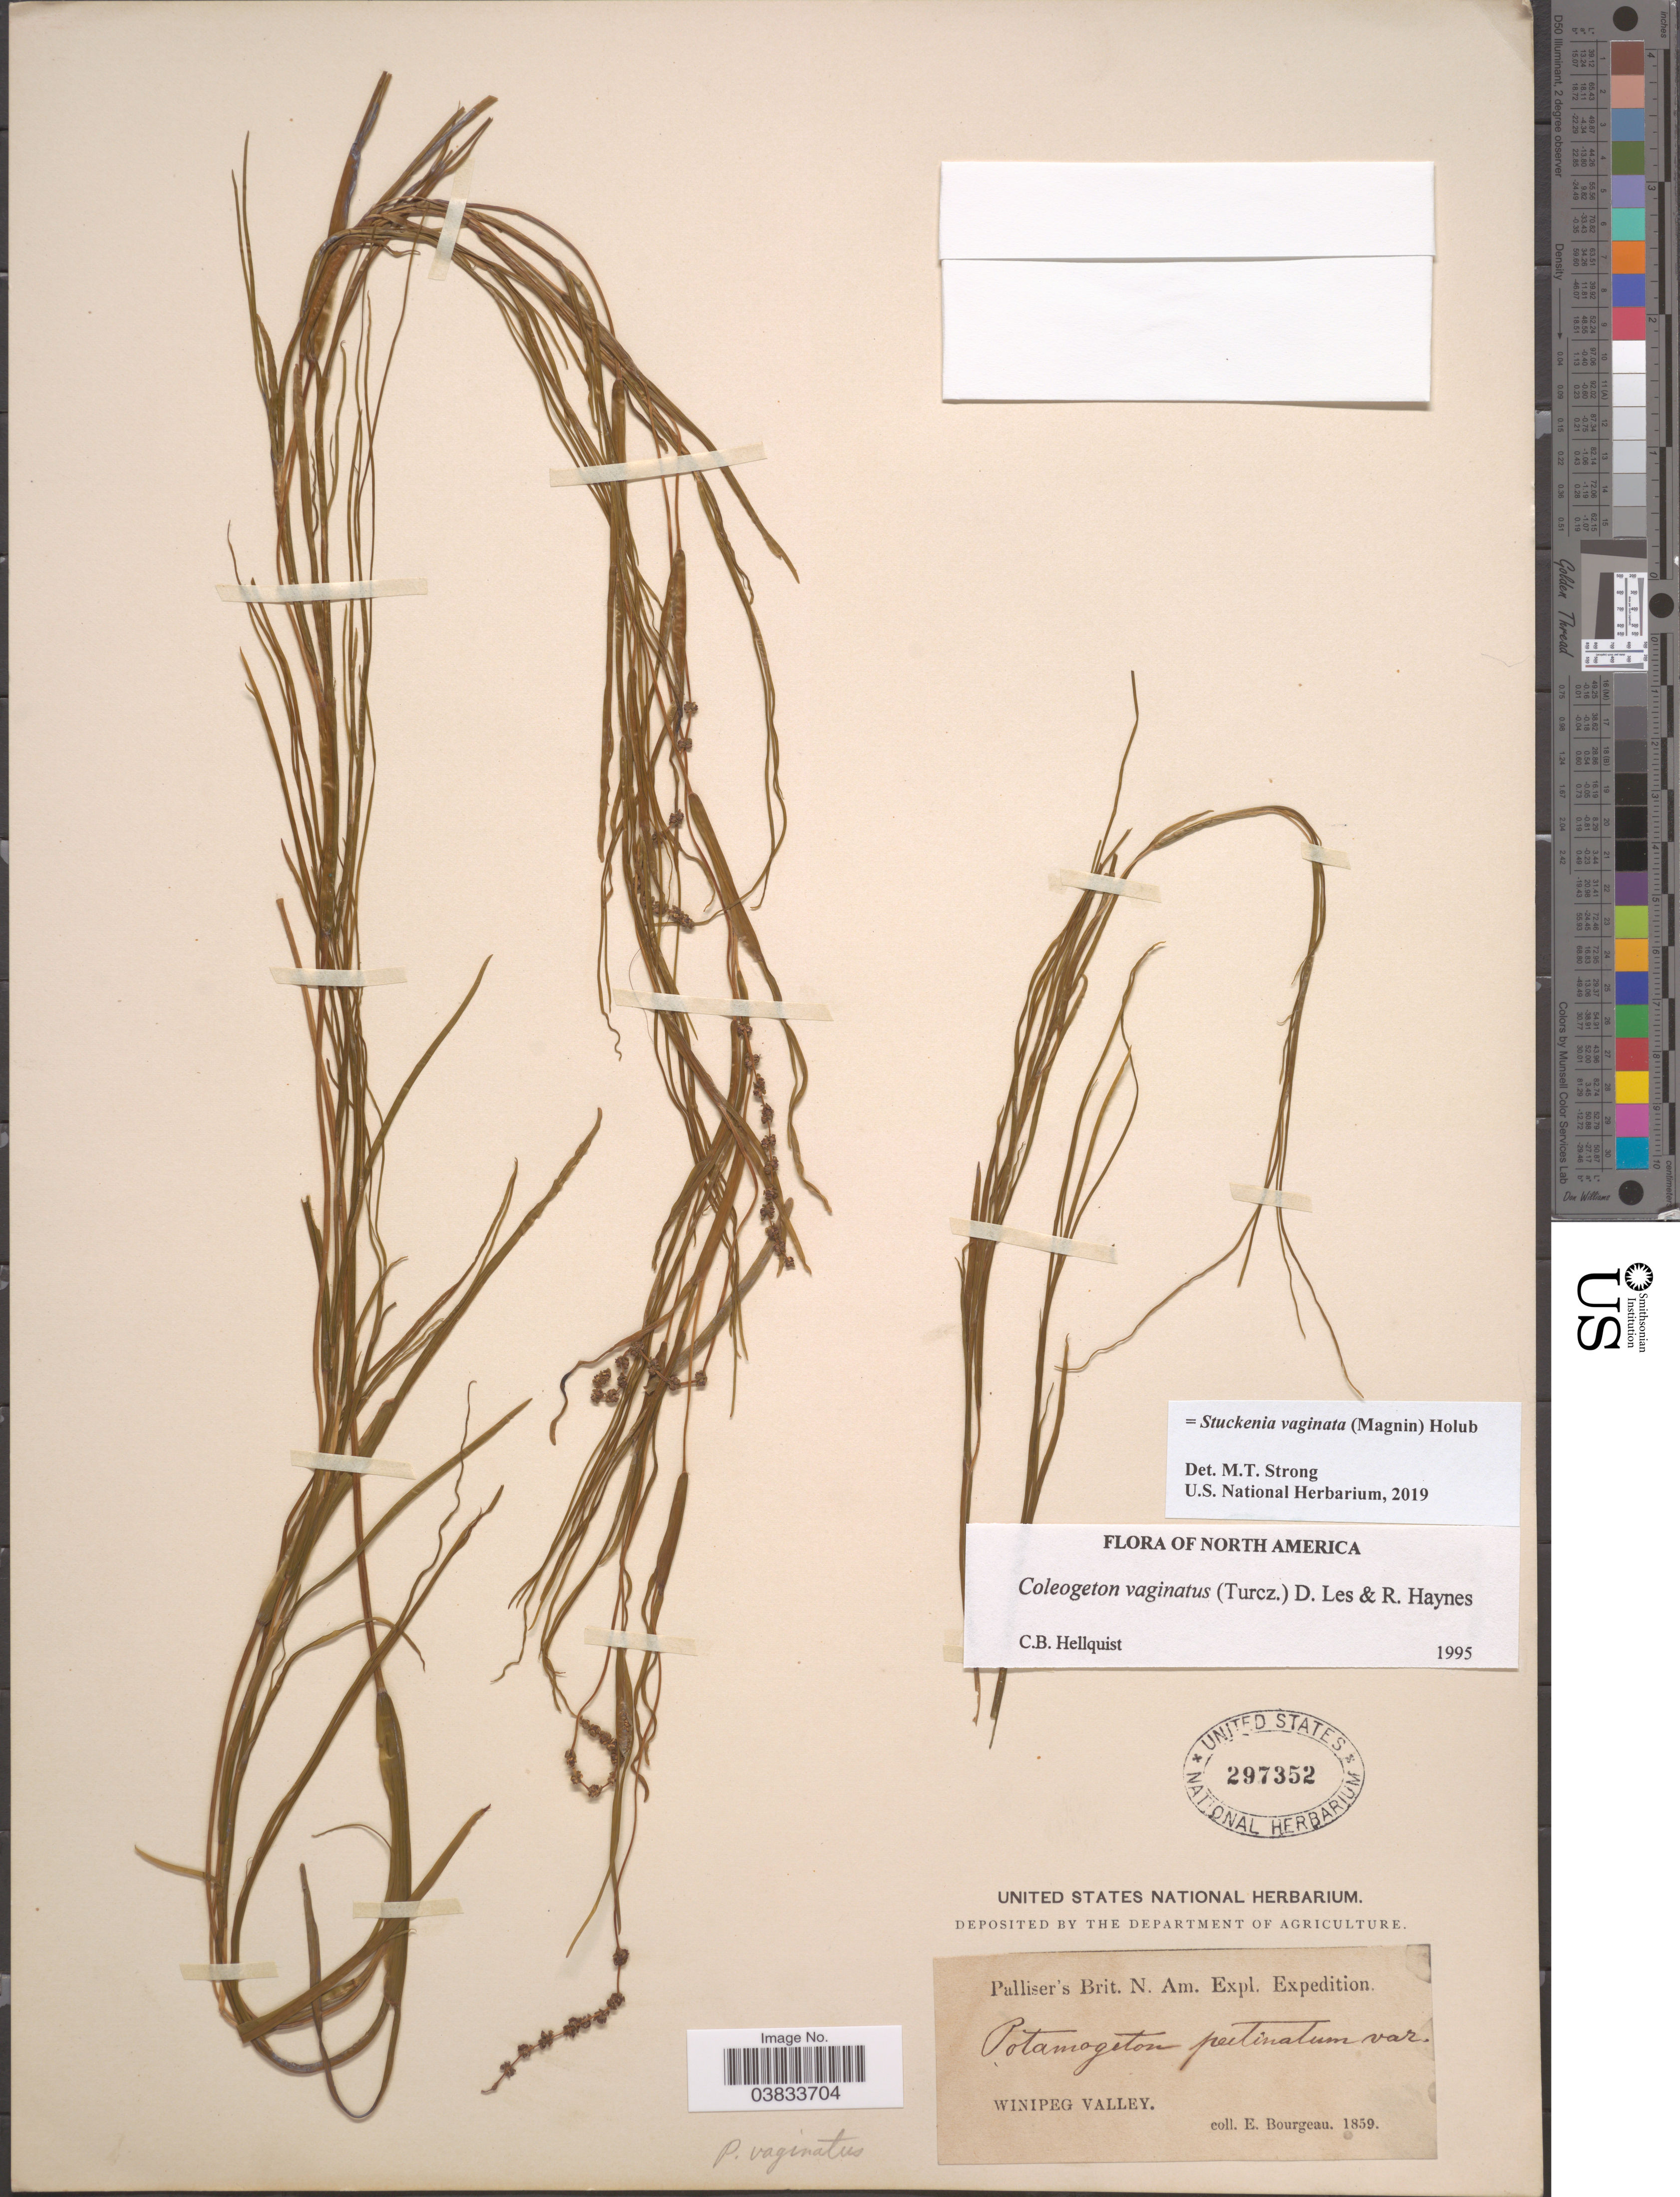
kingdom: Plantae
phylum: Tracheophyta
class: Liliopsida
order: Alismatales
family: Potamogetonaceae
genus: Stuckenia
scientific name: Stuckenia vaginata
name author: (Magnin) Holub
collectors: E. Bourgeau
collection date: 1859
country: Canada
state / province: Manitoba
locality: Brit. N. Am. Winipeg Valley.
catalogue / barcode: US 297352